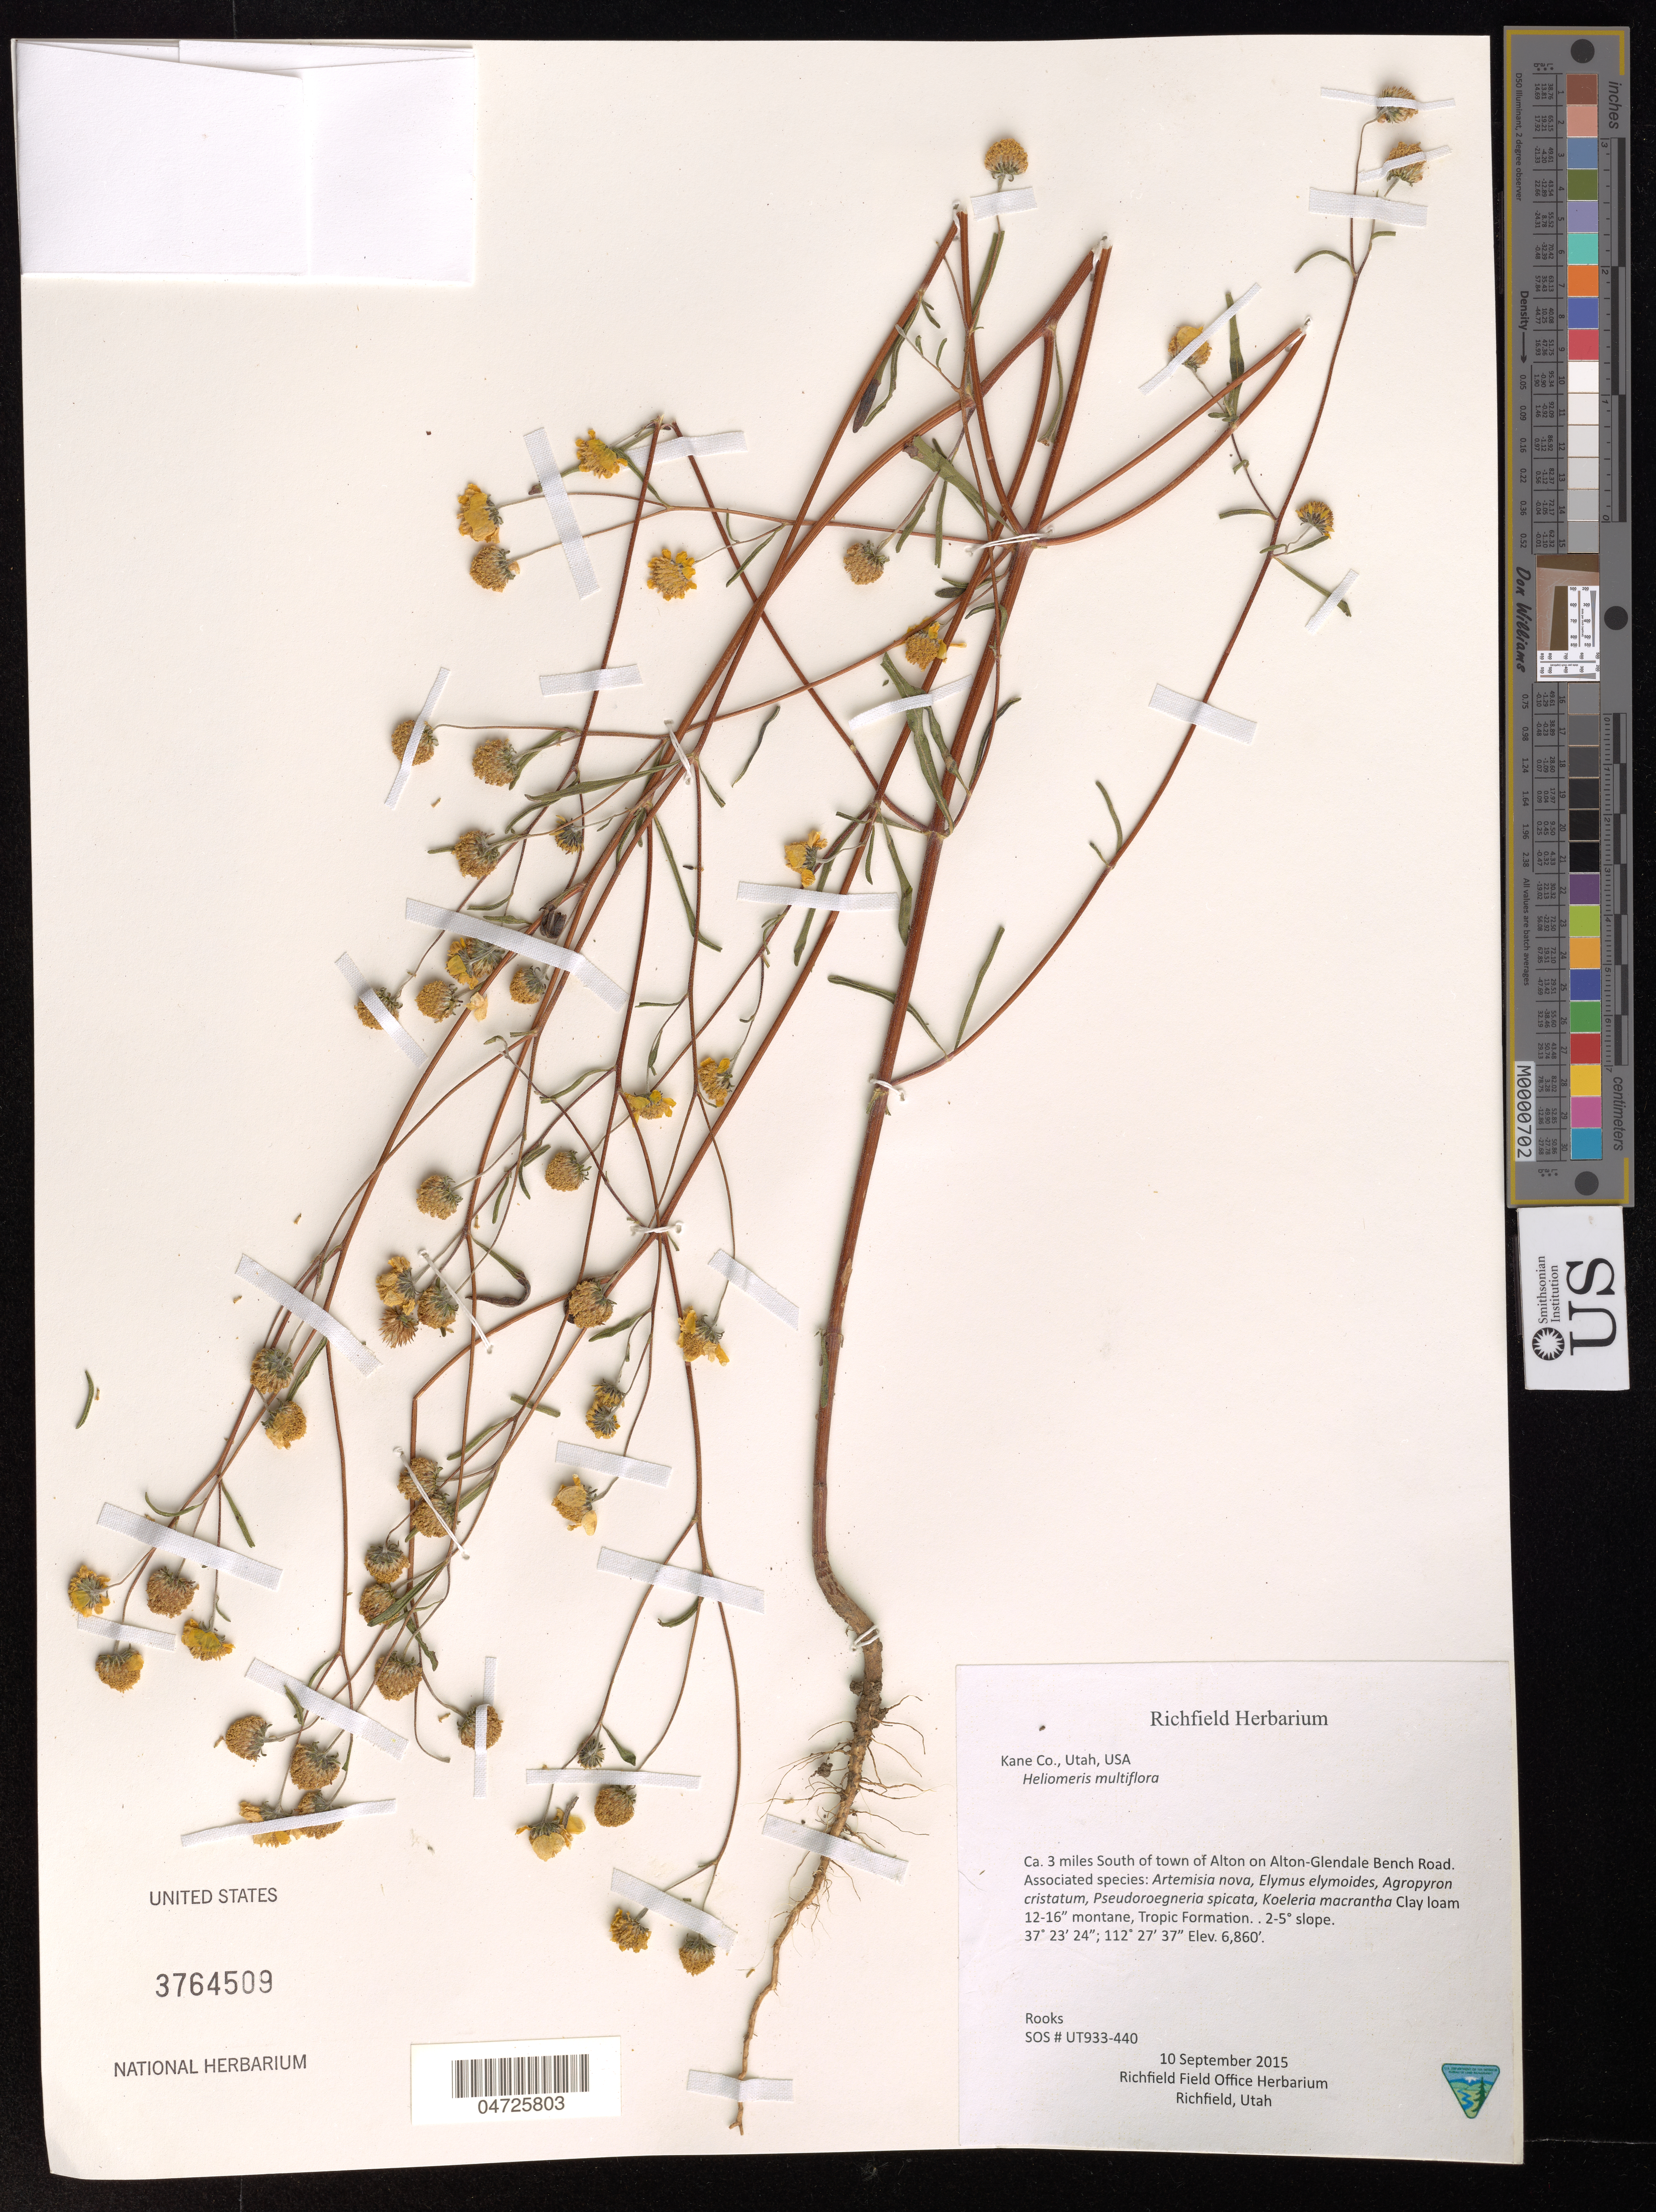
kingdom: Plantae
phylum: Tracheophyta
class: Magnoliopsida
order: Asterales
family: Asteraceae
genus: Heliomeris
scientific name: Heliomeris multiflora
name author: Nutt.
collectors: -. Rooks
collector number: UT933-440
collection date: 2015-09-10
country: United States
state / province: Utah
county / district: Kane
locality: Kane Co. Ca. 3 miles South of town of Alton on Alton-Glendale Bench Road.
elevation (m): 2091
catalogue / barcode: US 3764509